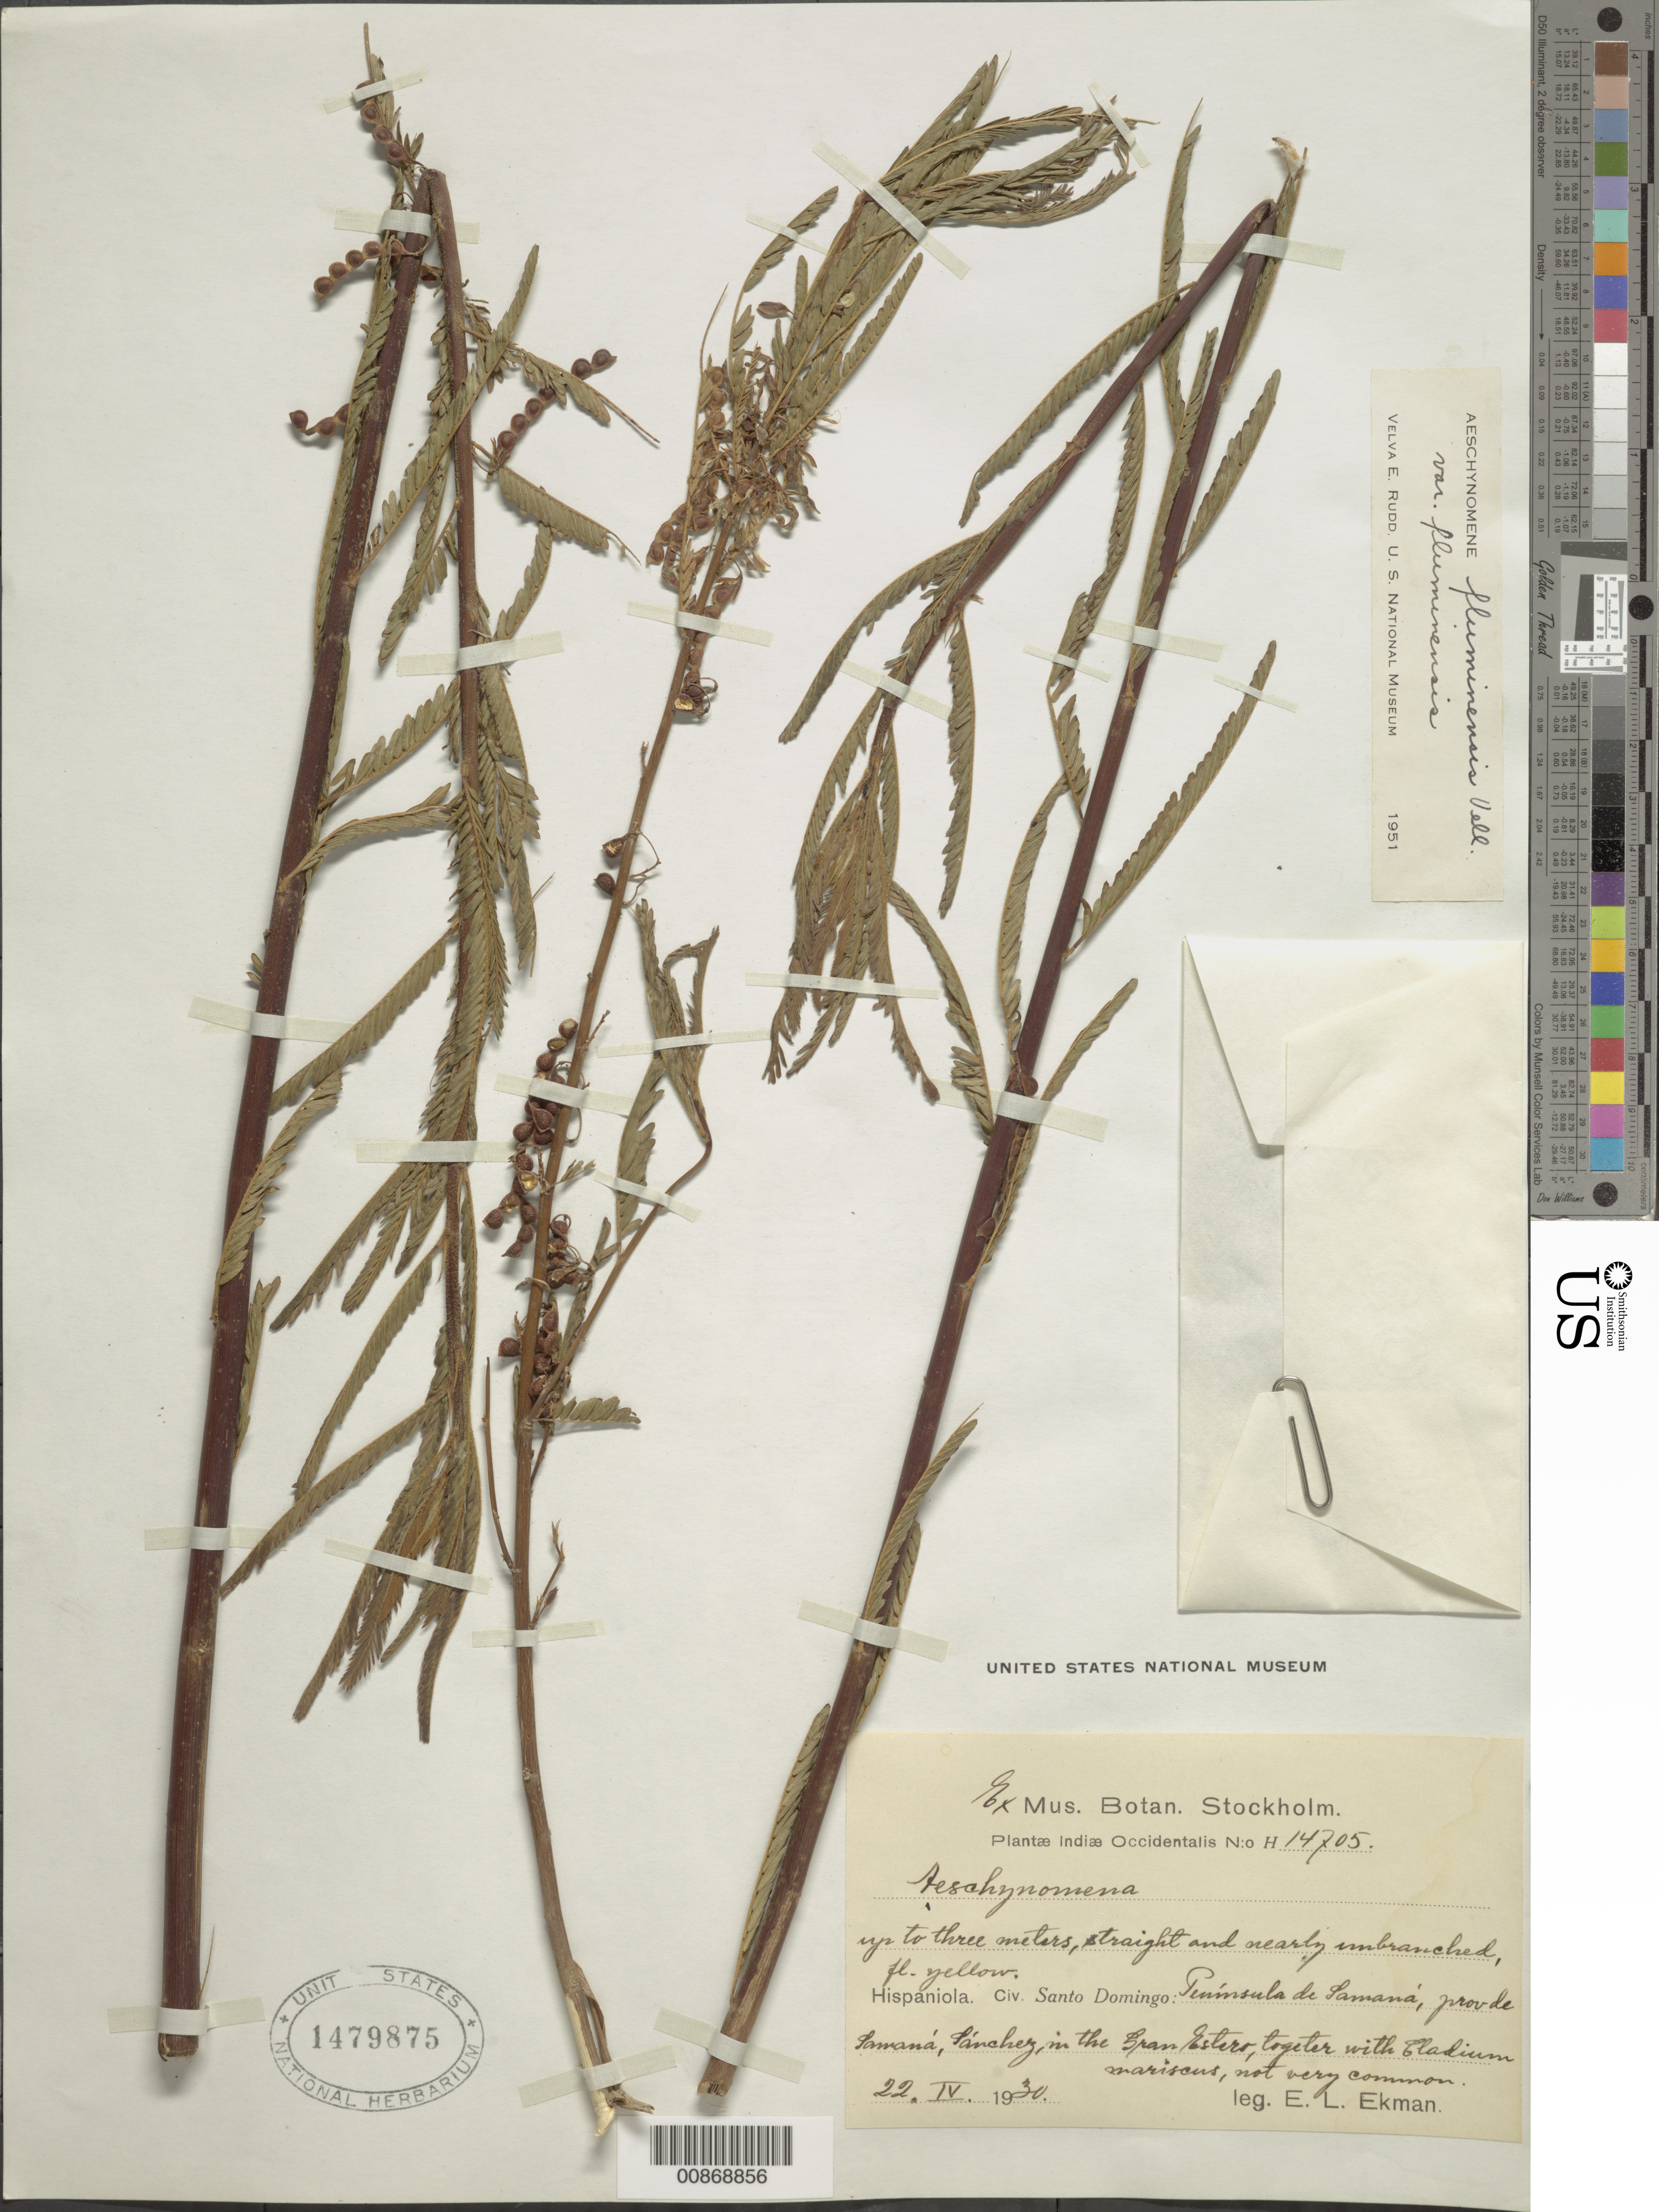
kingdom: Plantae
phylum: Tracheophyta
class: Magnoliopsida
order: Fabales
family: Fabaceae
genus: Aeschynomene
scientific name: Aeschynomene fluminensis var. fluminensis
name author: Vell.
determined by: Rudd, V. E.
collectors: E. L. Ekman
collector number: H 14705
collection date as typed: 22 Apr 1930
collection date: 1930-04-22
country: Dominican Republic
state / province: Samana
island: Hispaniola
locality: Península de Samaná, Sánchez, in the Gran Estero.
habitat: Estero. Together with Cladium mariscus.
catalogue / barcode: US 1479875